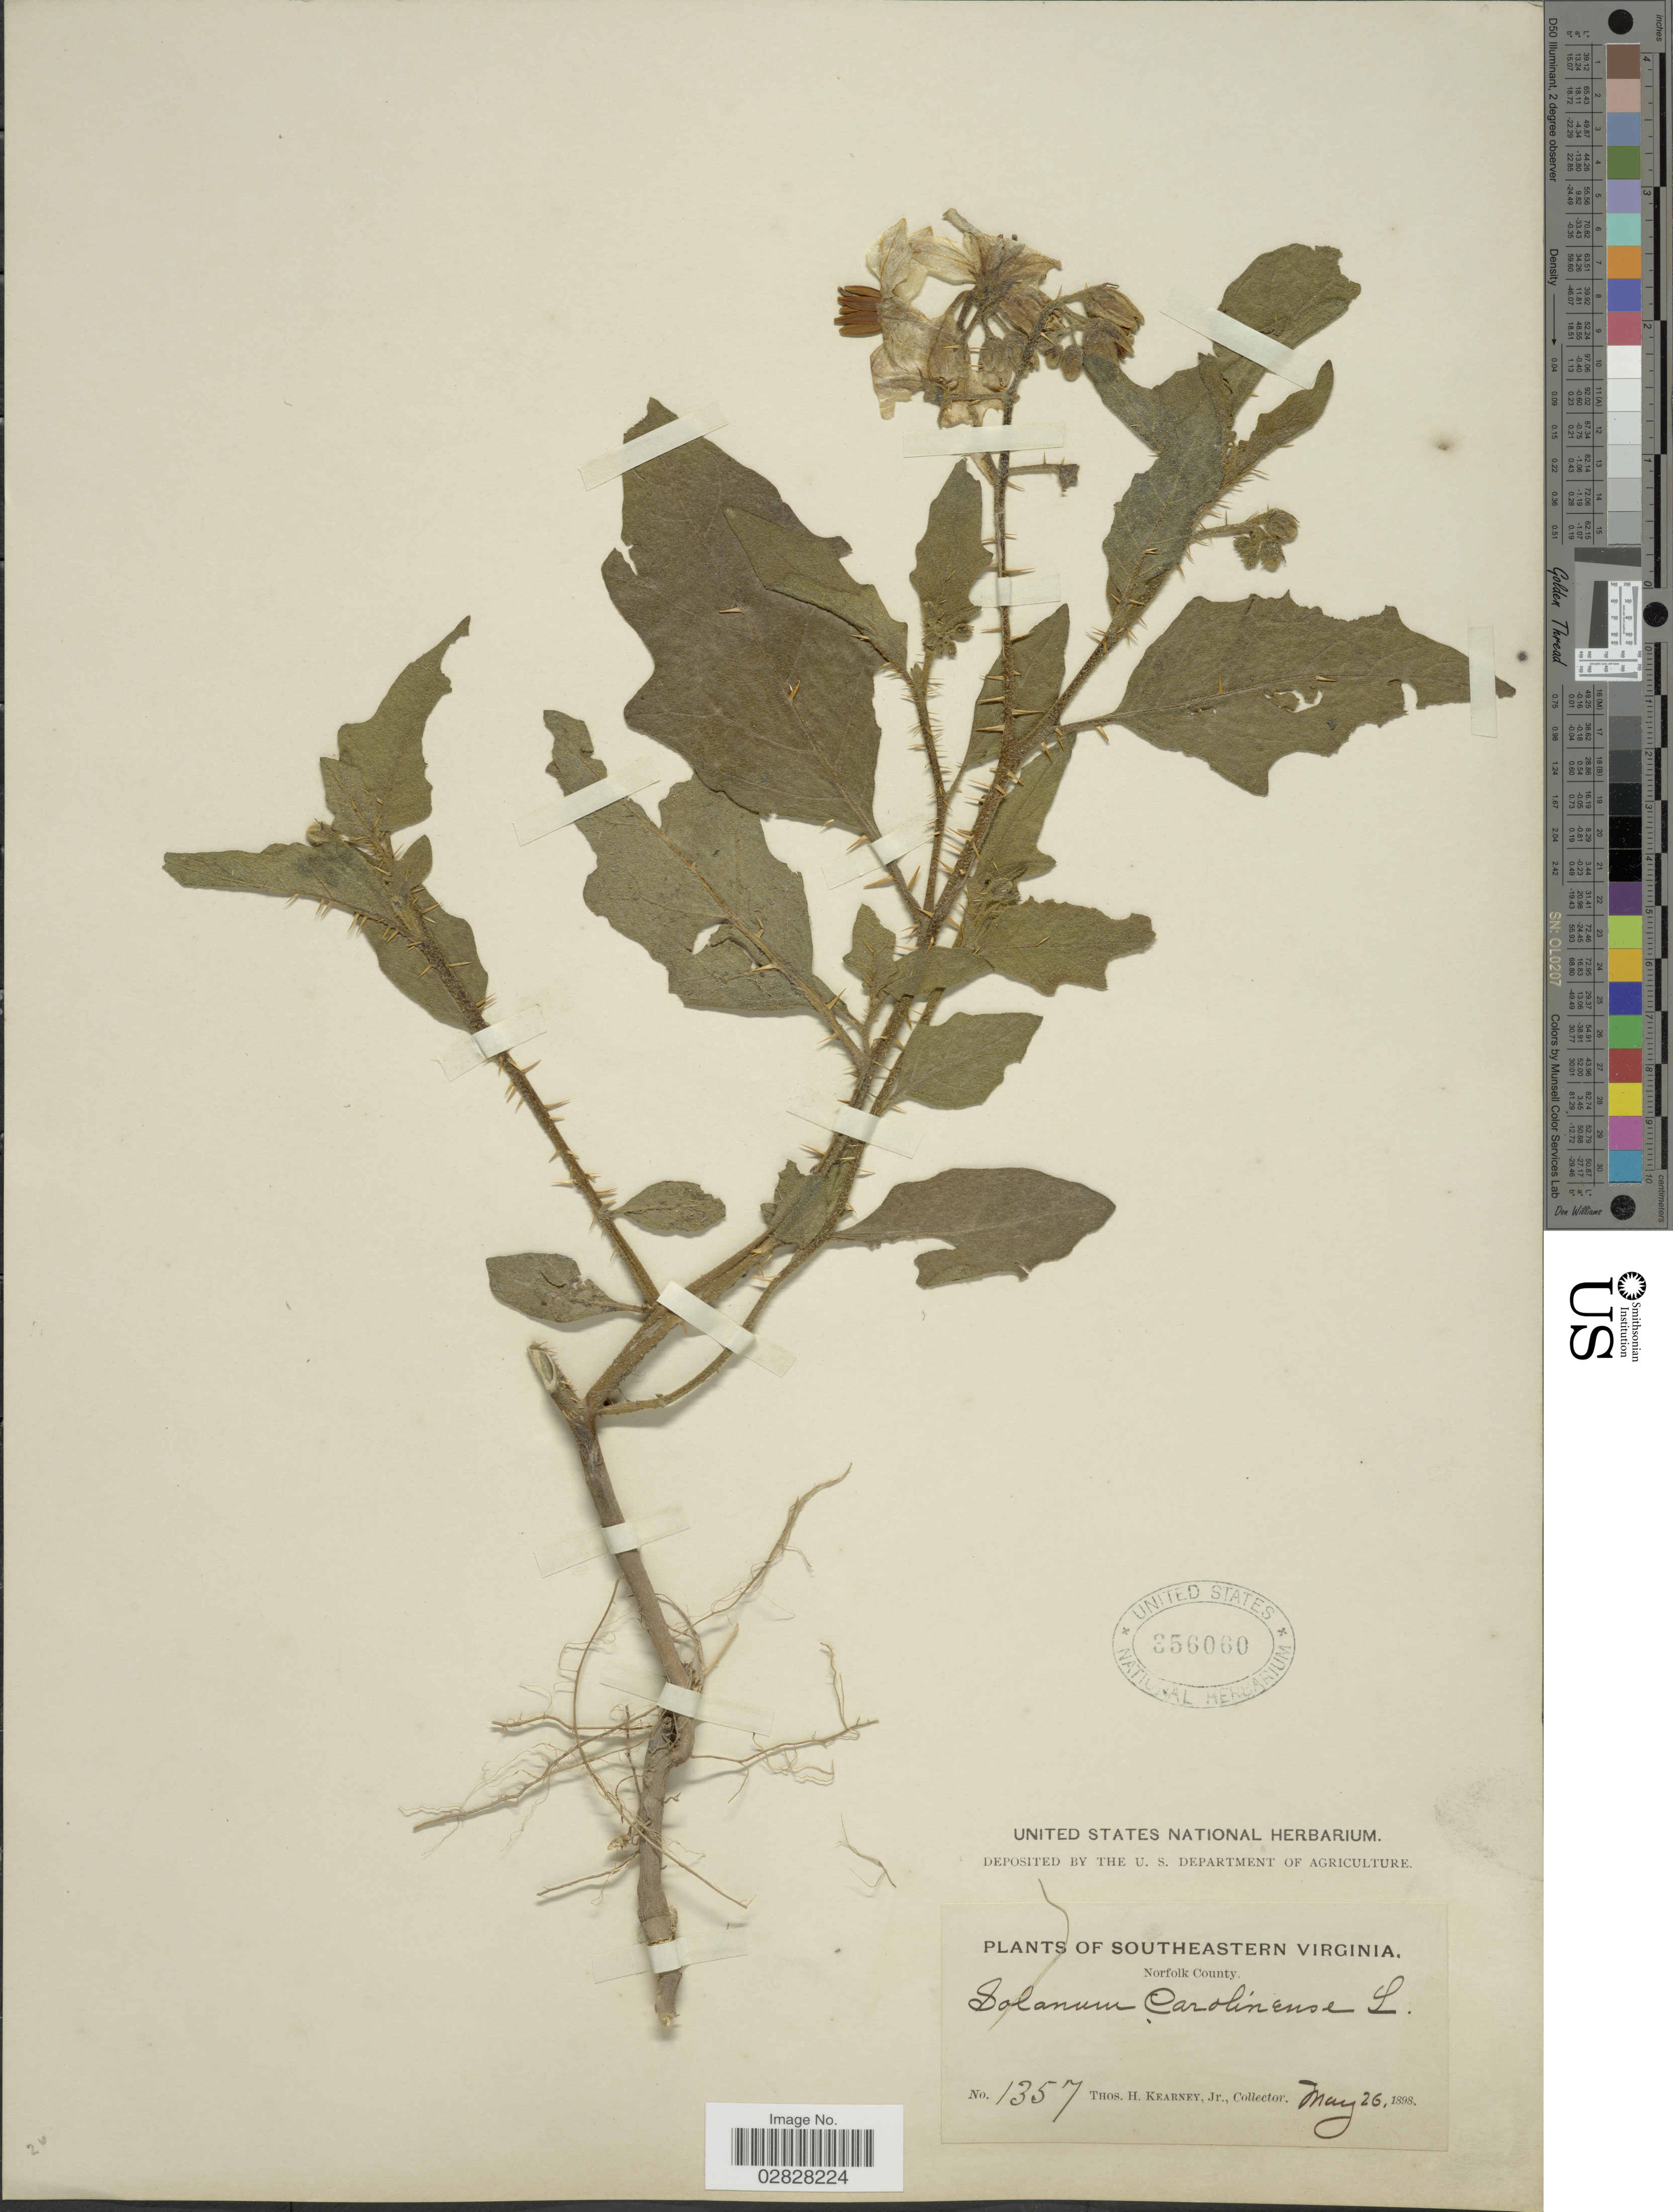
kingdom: Plantae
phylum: Tracheophyta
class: Magnoliopsida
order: Solanales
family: Solanaceae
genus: Solanum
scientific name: Solanum carolinense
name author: L.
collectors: T. H. Kearney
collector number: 1357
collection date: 1898-05-26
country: United States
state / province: Virginia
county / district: City of Norfolk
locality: Southeastern Virginia. Norfolk County.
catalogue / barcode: US 356060